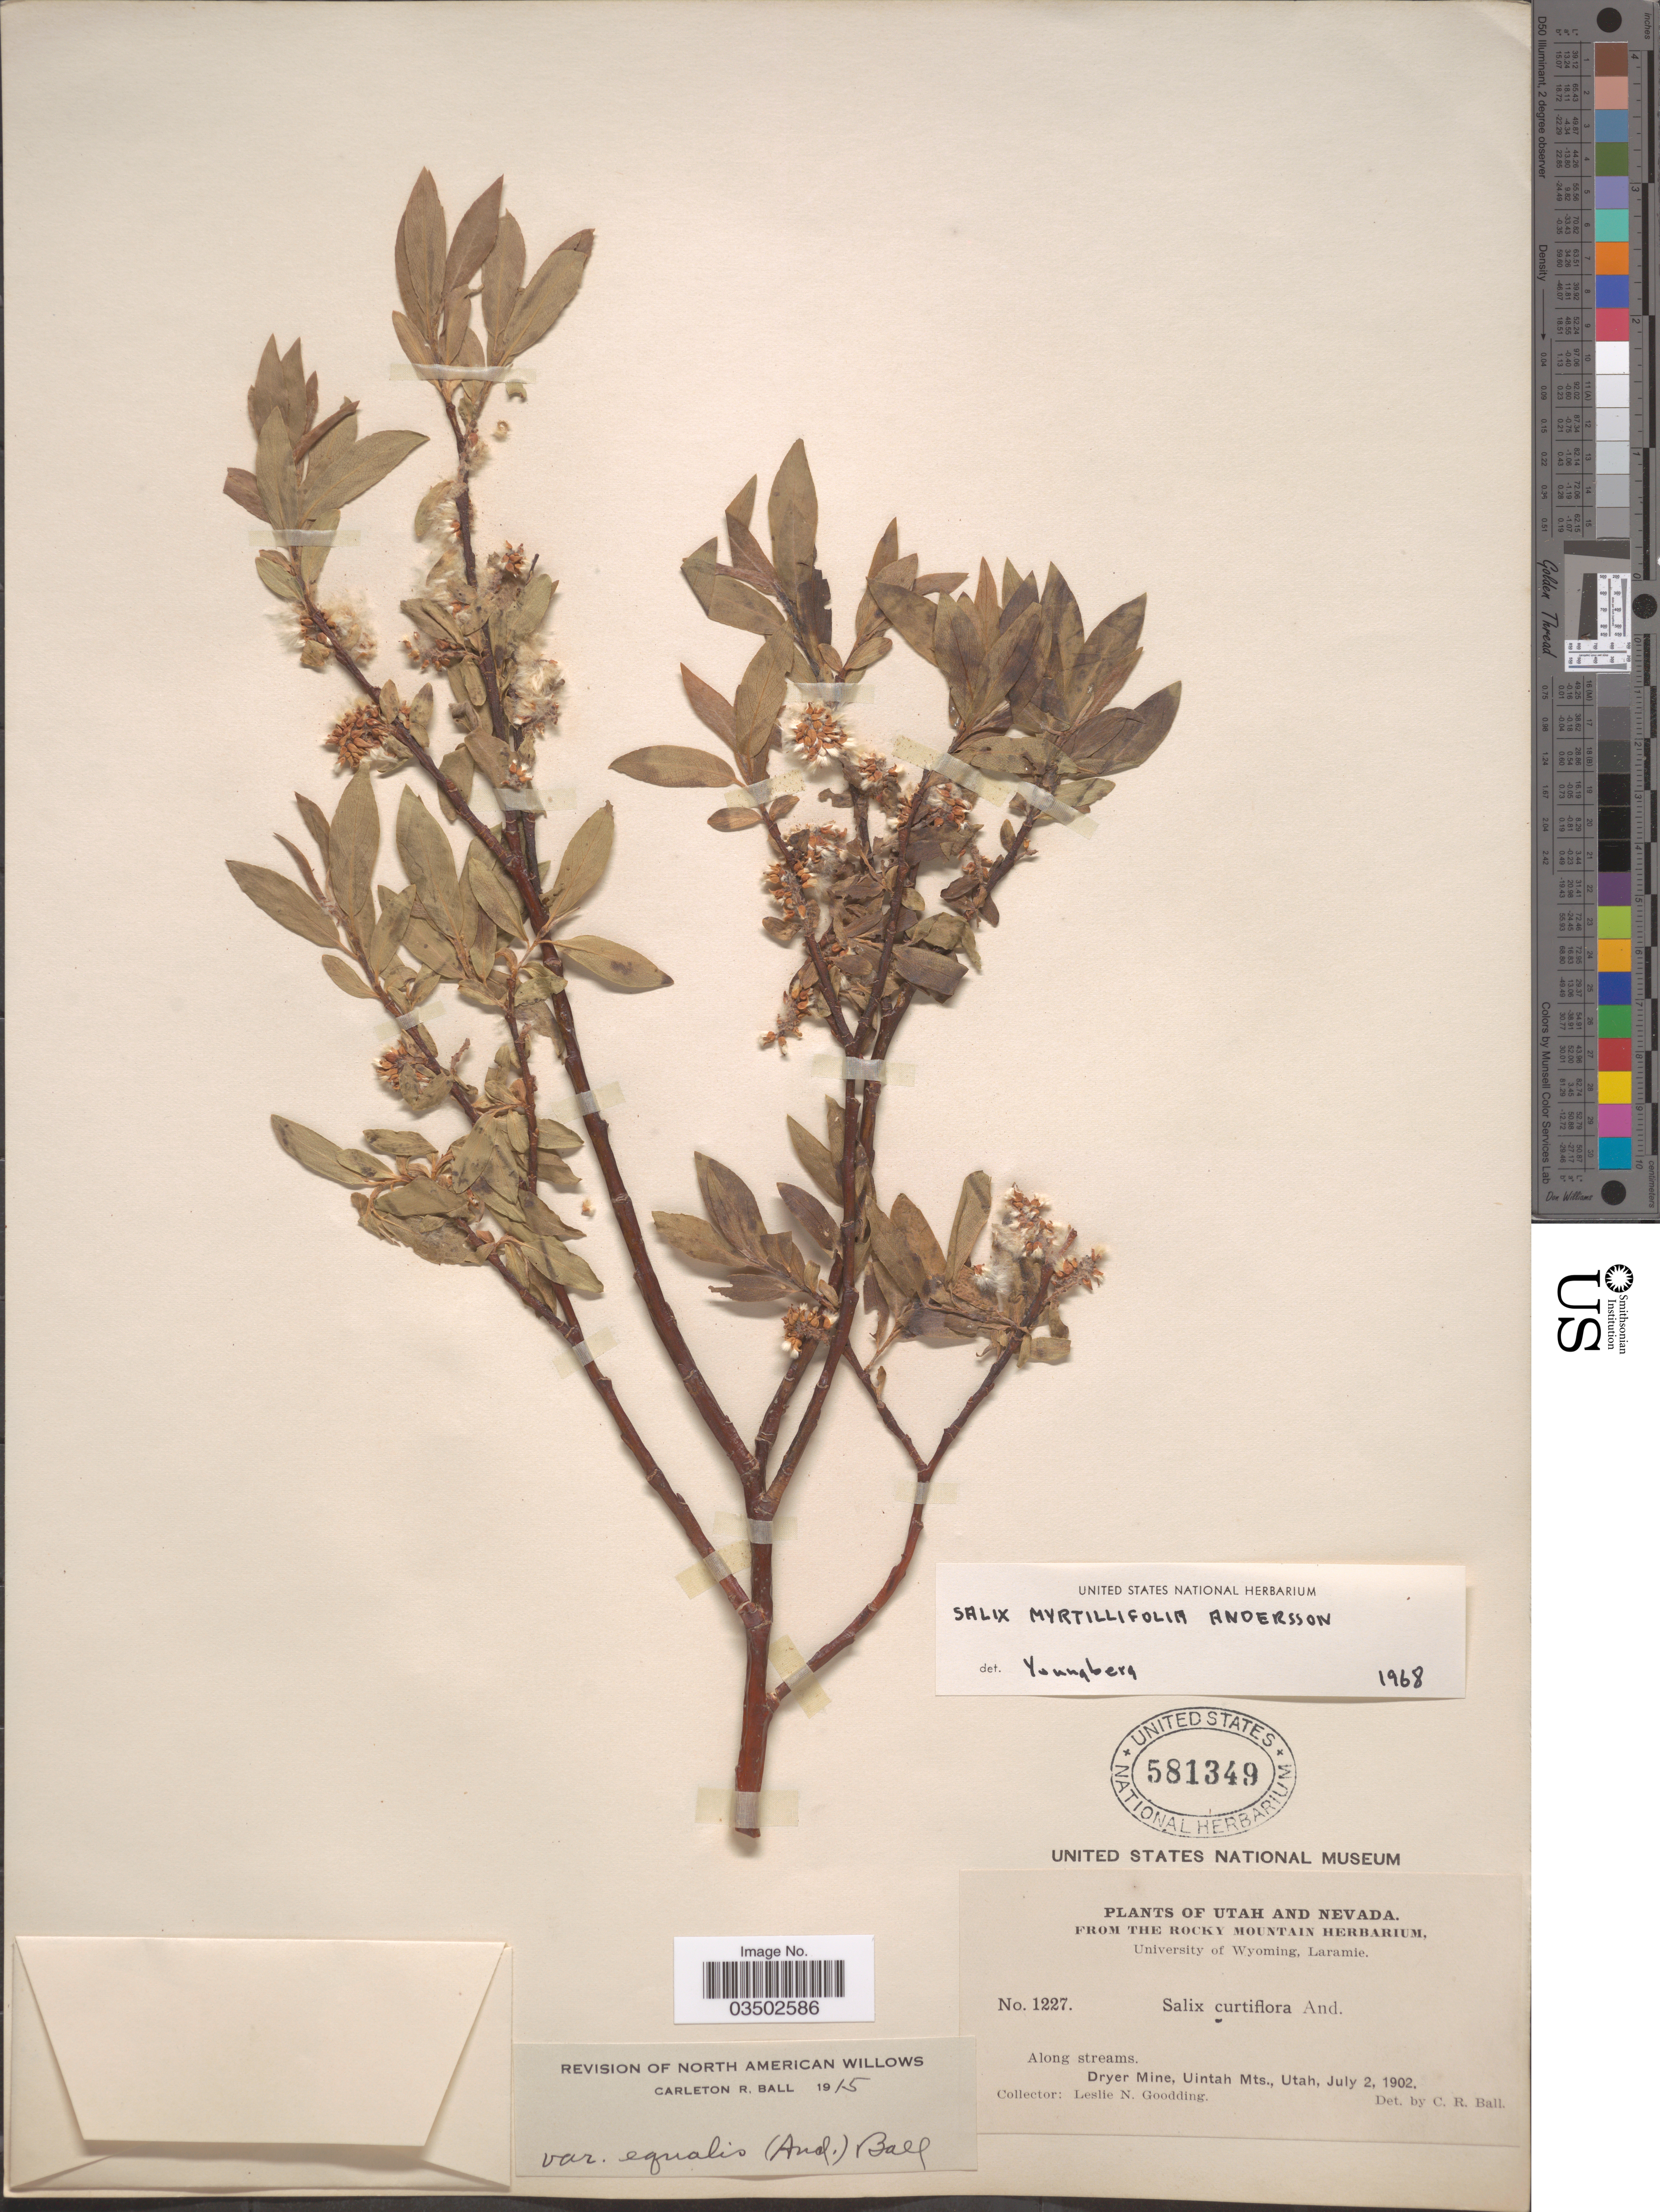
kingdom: Plantae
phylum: Tracheophyta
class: Magnoliopsida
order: Malpighiales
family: Salicaceae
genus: Salix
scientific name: Salix pseudocordata var. aequalis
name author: (Andersson) C.R. Ball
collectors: L. N. Goodding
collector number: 1227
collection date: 1902-07-02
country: United States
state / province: Utah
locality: Along streams. Dryer Mine, Uintah Mts.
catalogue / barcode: US 581349